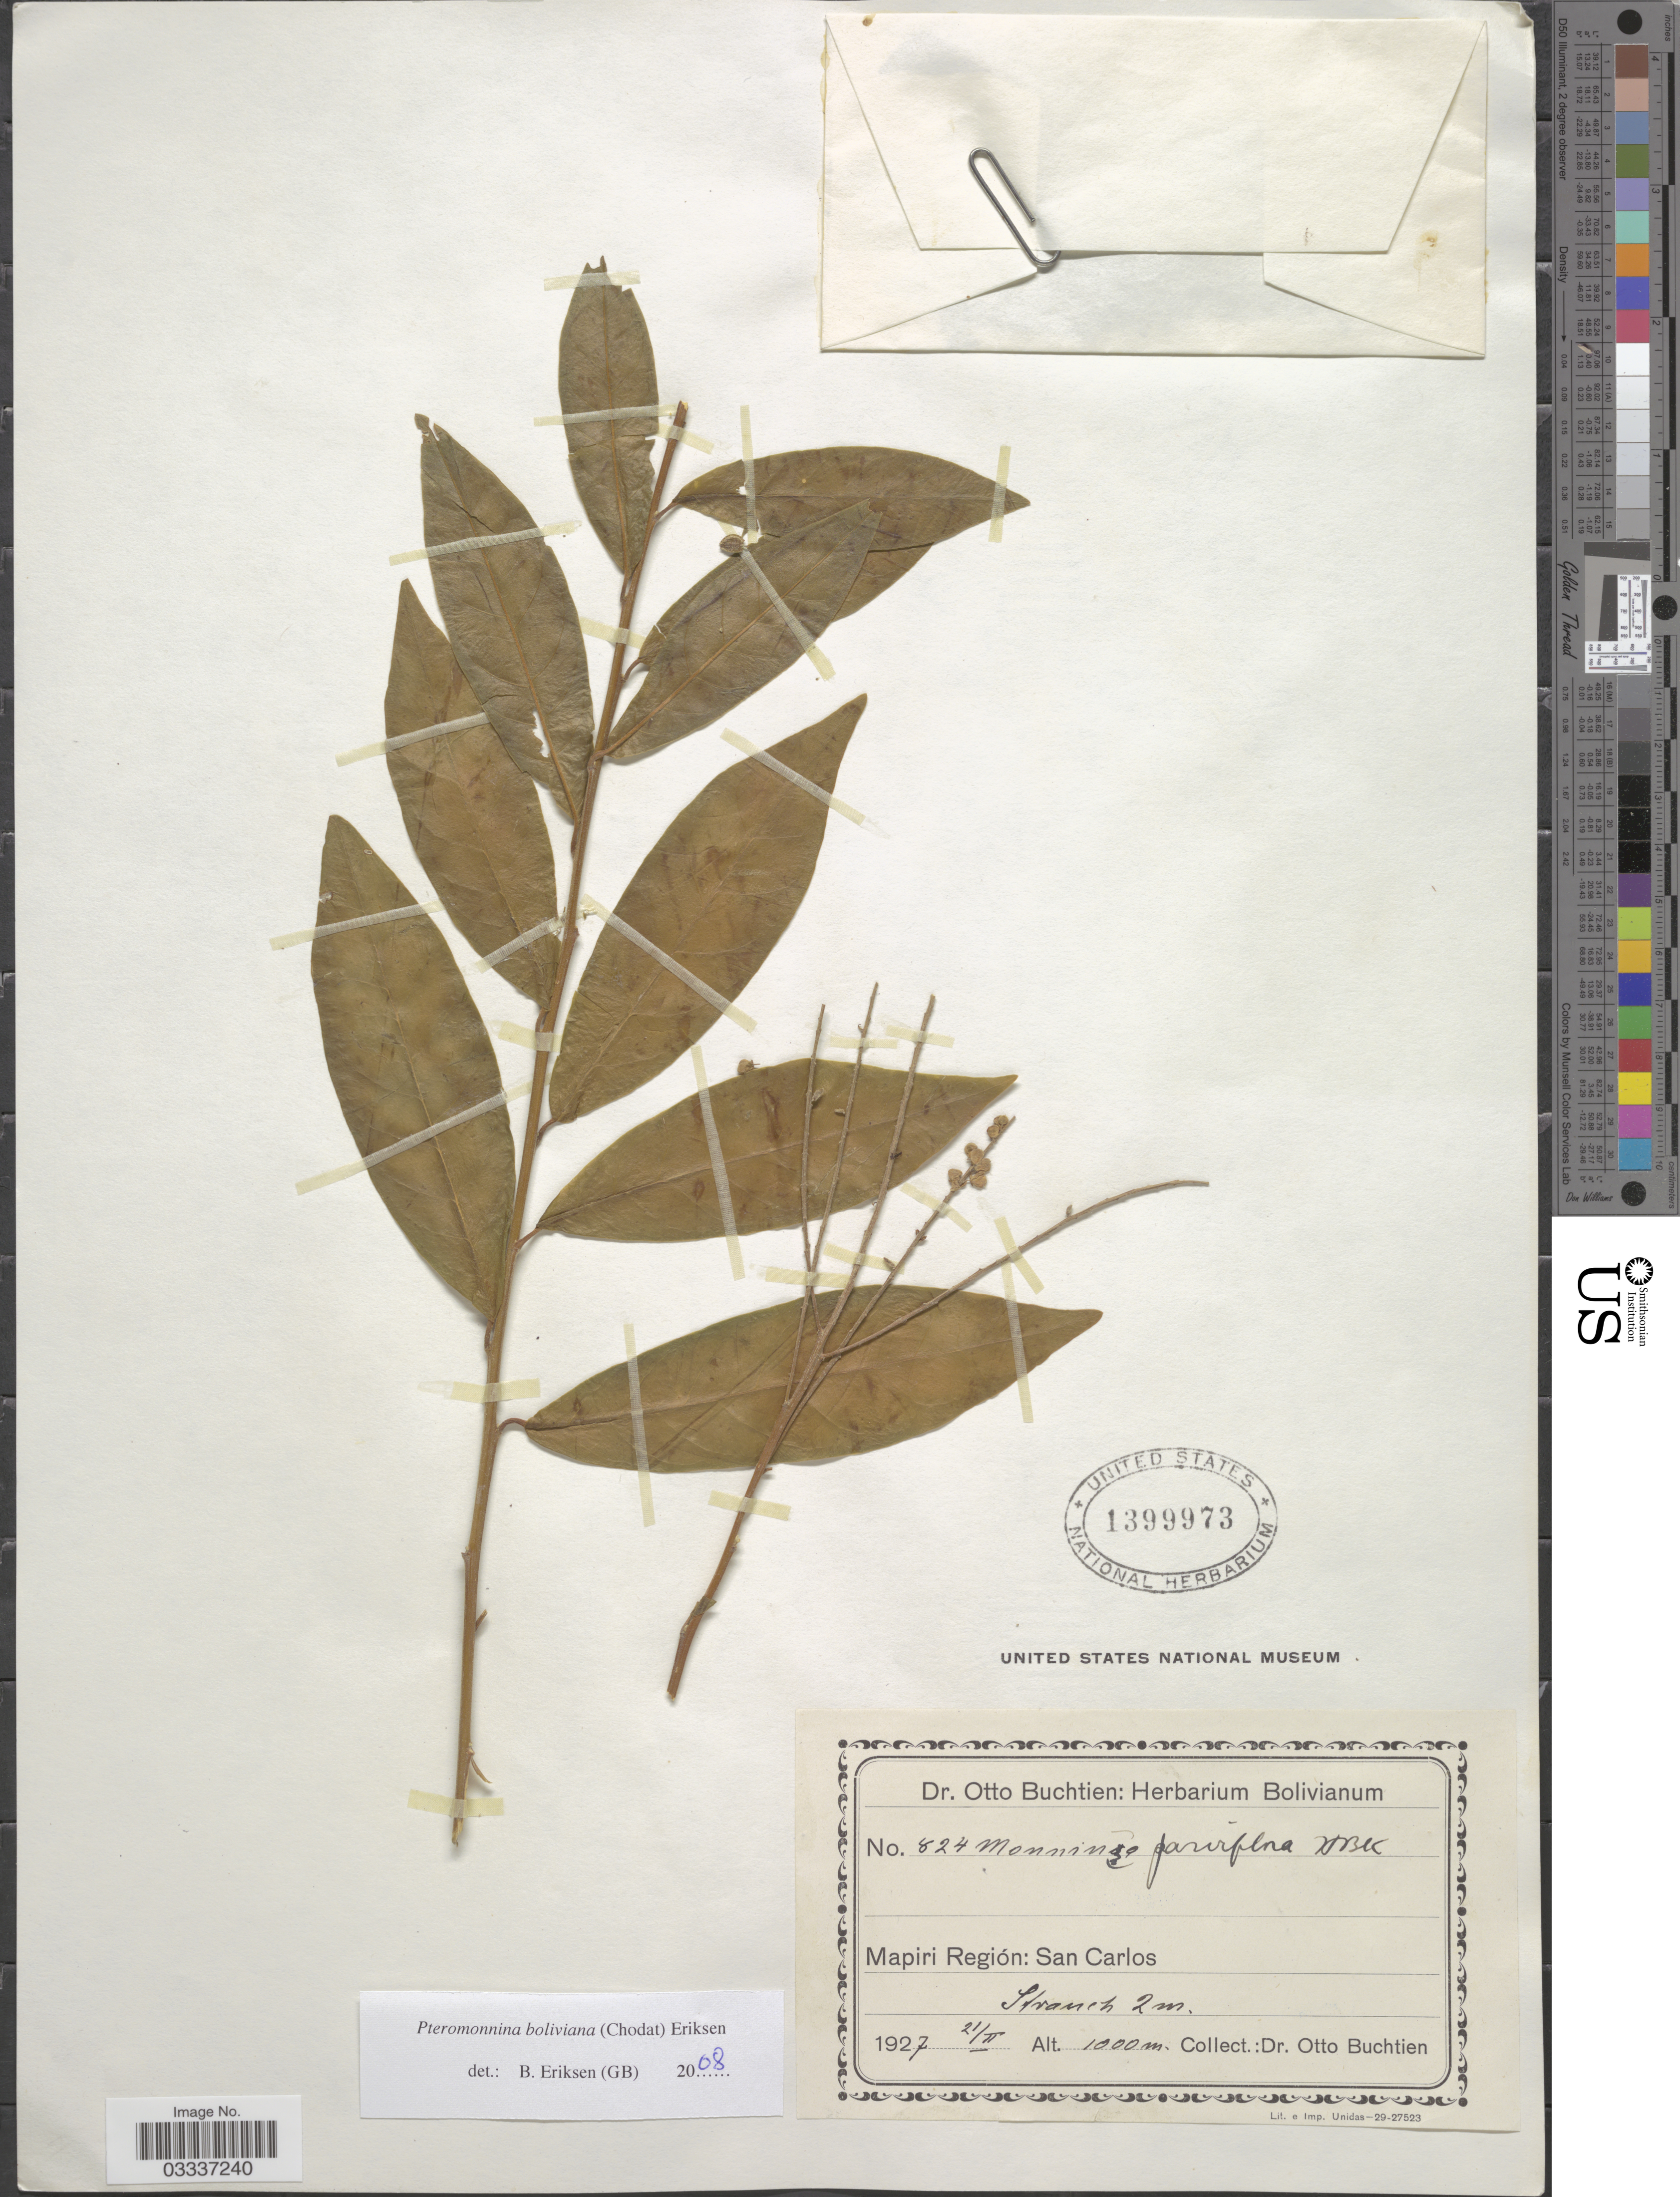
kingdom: Plantae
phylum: Tracheophyta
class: Magnoliopsida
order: Fabales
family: Polygalaceae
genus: Monnina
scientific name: Monnina boliviana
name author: Chodat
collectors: O. Buchtien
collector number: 824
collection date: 1927-02-21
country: Bolivia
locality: Mapiri Región: San Carlos.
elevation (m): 1000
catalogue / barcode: US 1399973